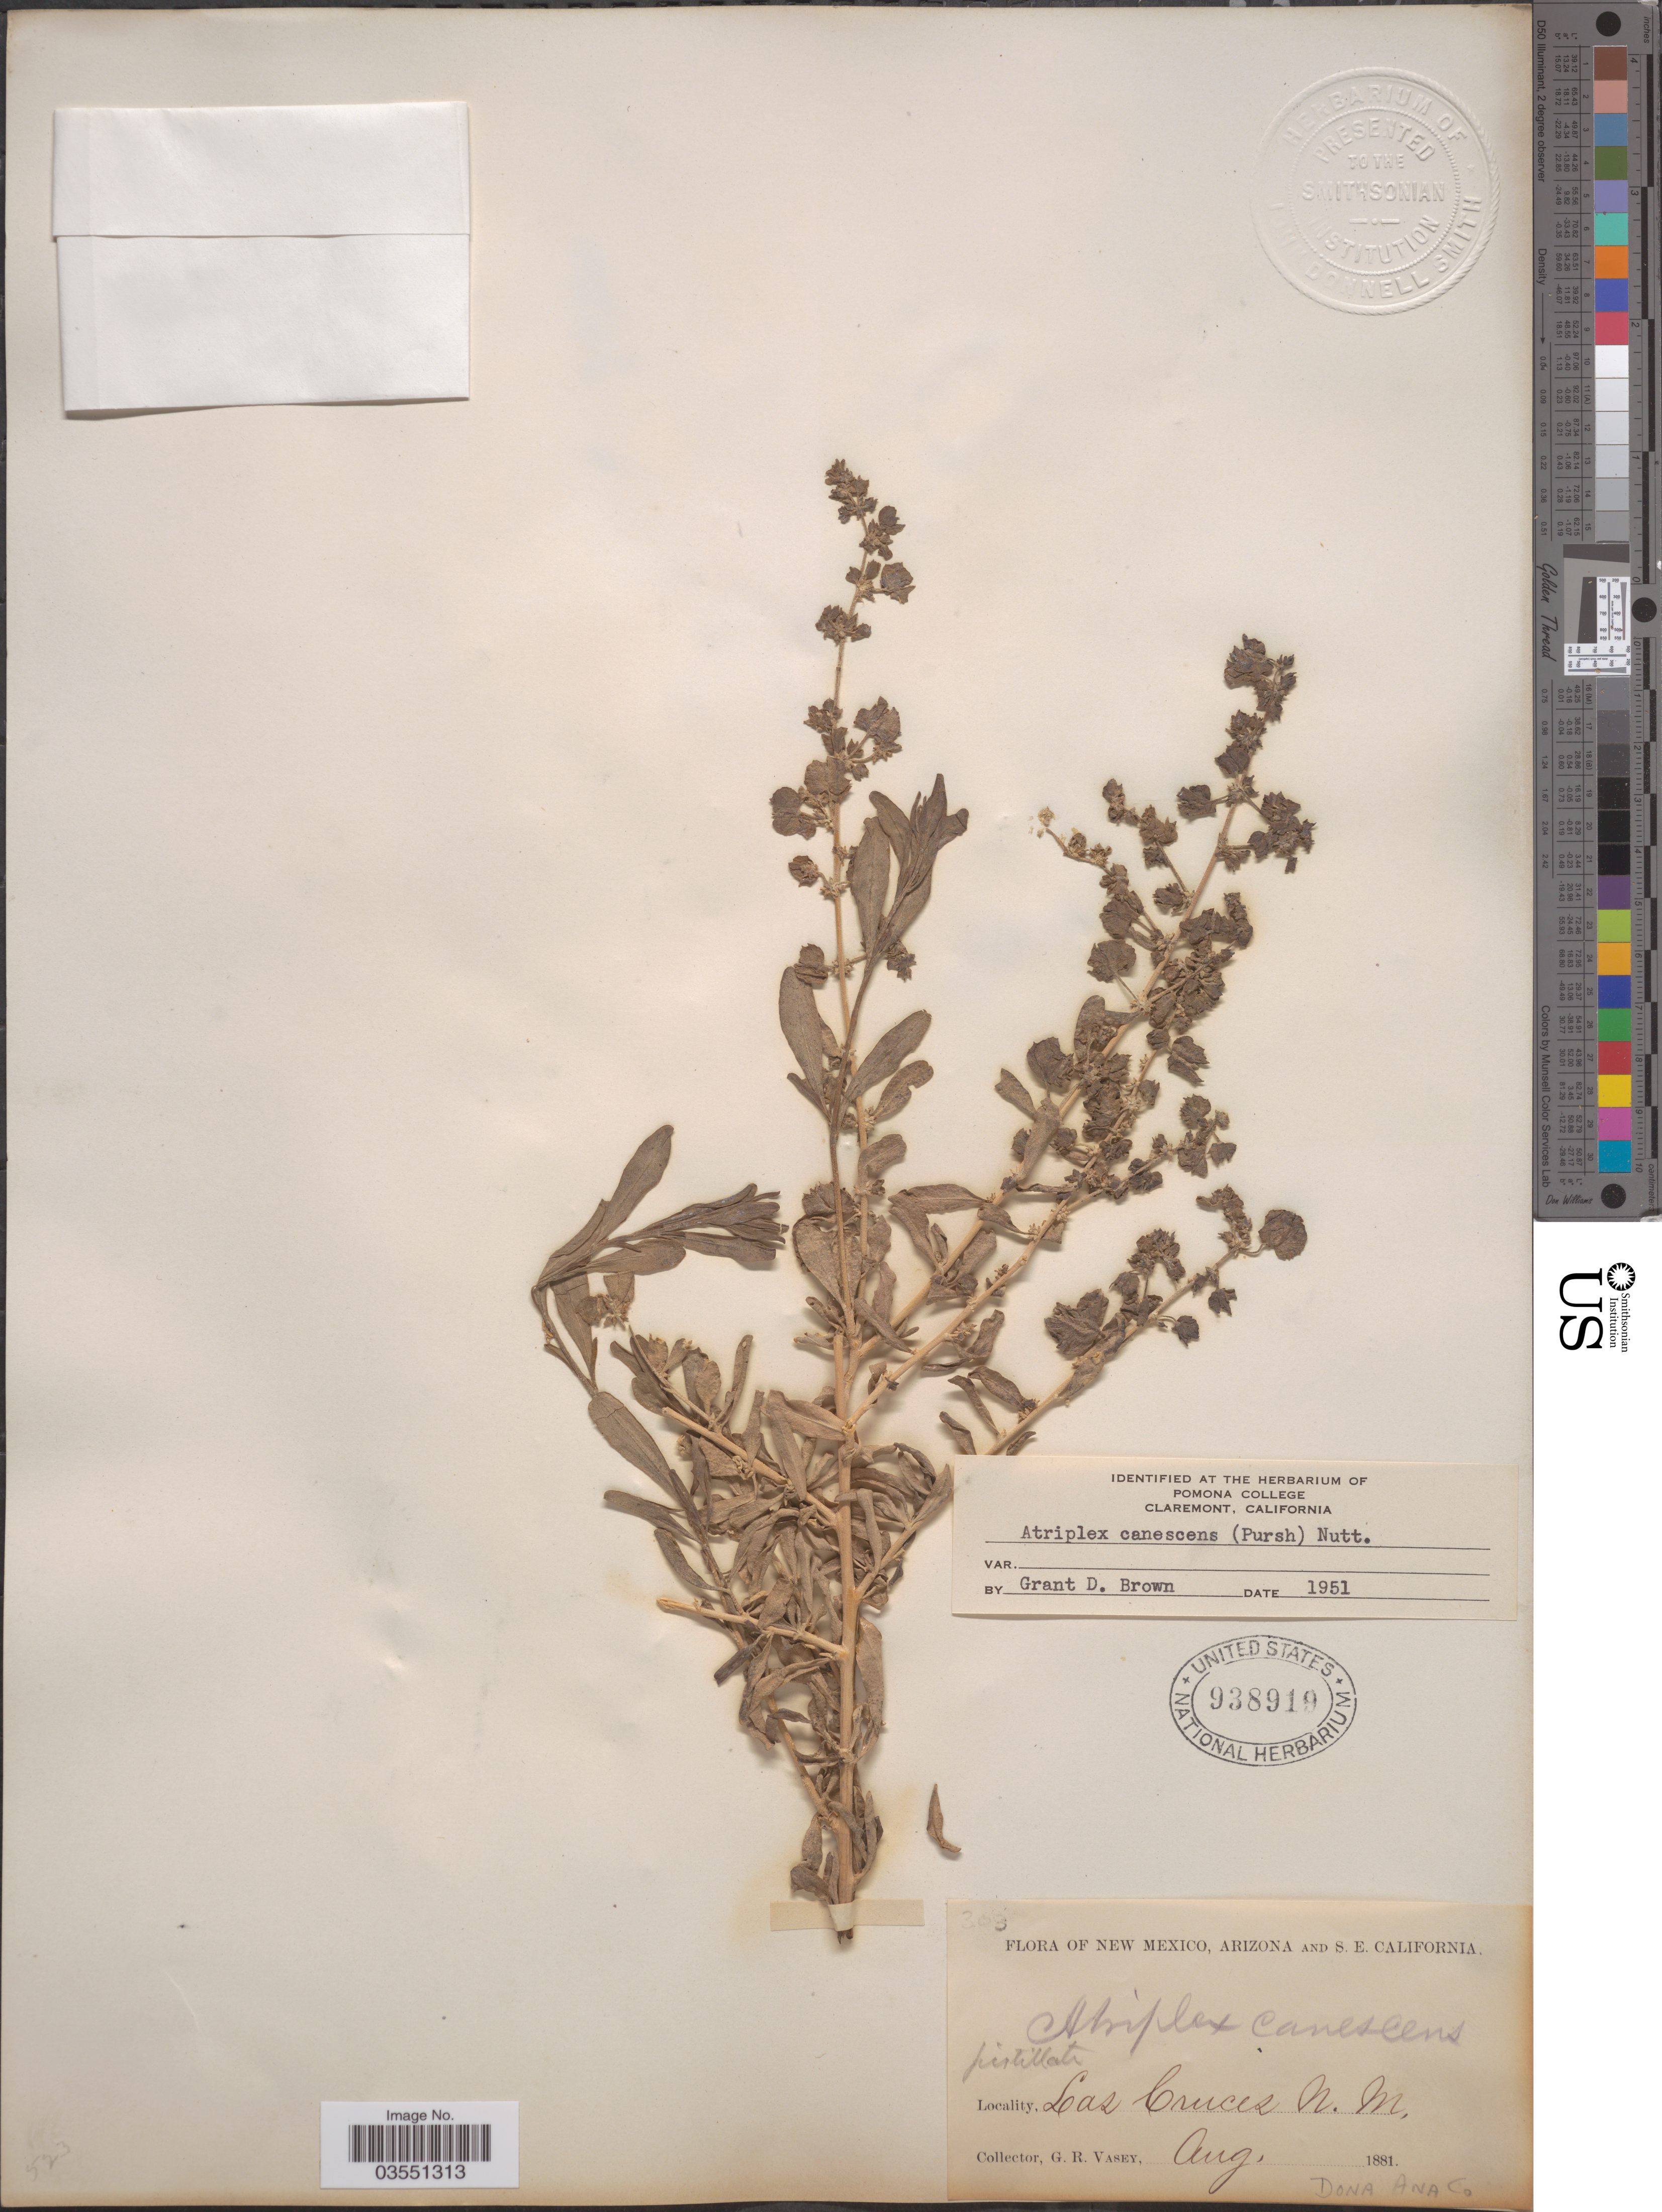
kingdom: Plantae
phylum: Tracheophyta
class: Magnoliopsida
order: Caryophyllales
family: Amaranthaceae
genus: Atriplex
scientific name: Atriplex canescens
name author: (Pursh) Nutt.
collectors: G. R. Vasey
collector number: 30s?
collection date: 1881-08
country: United States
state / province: New Mexico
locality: Las Cruces. Dona Ana Co.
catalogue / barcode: US 938919